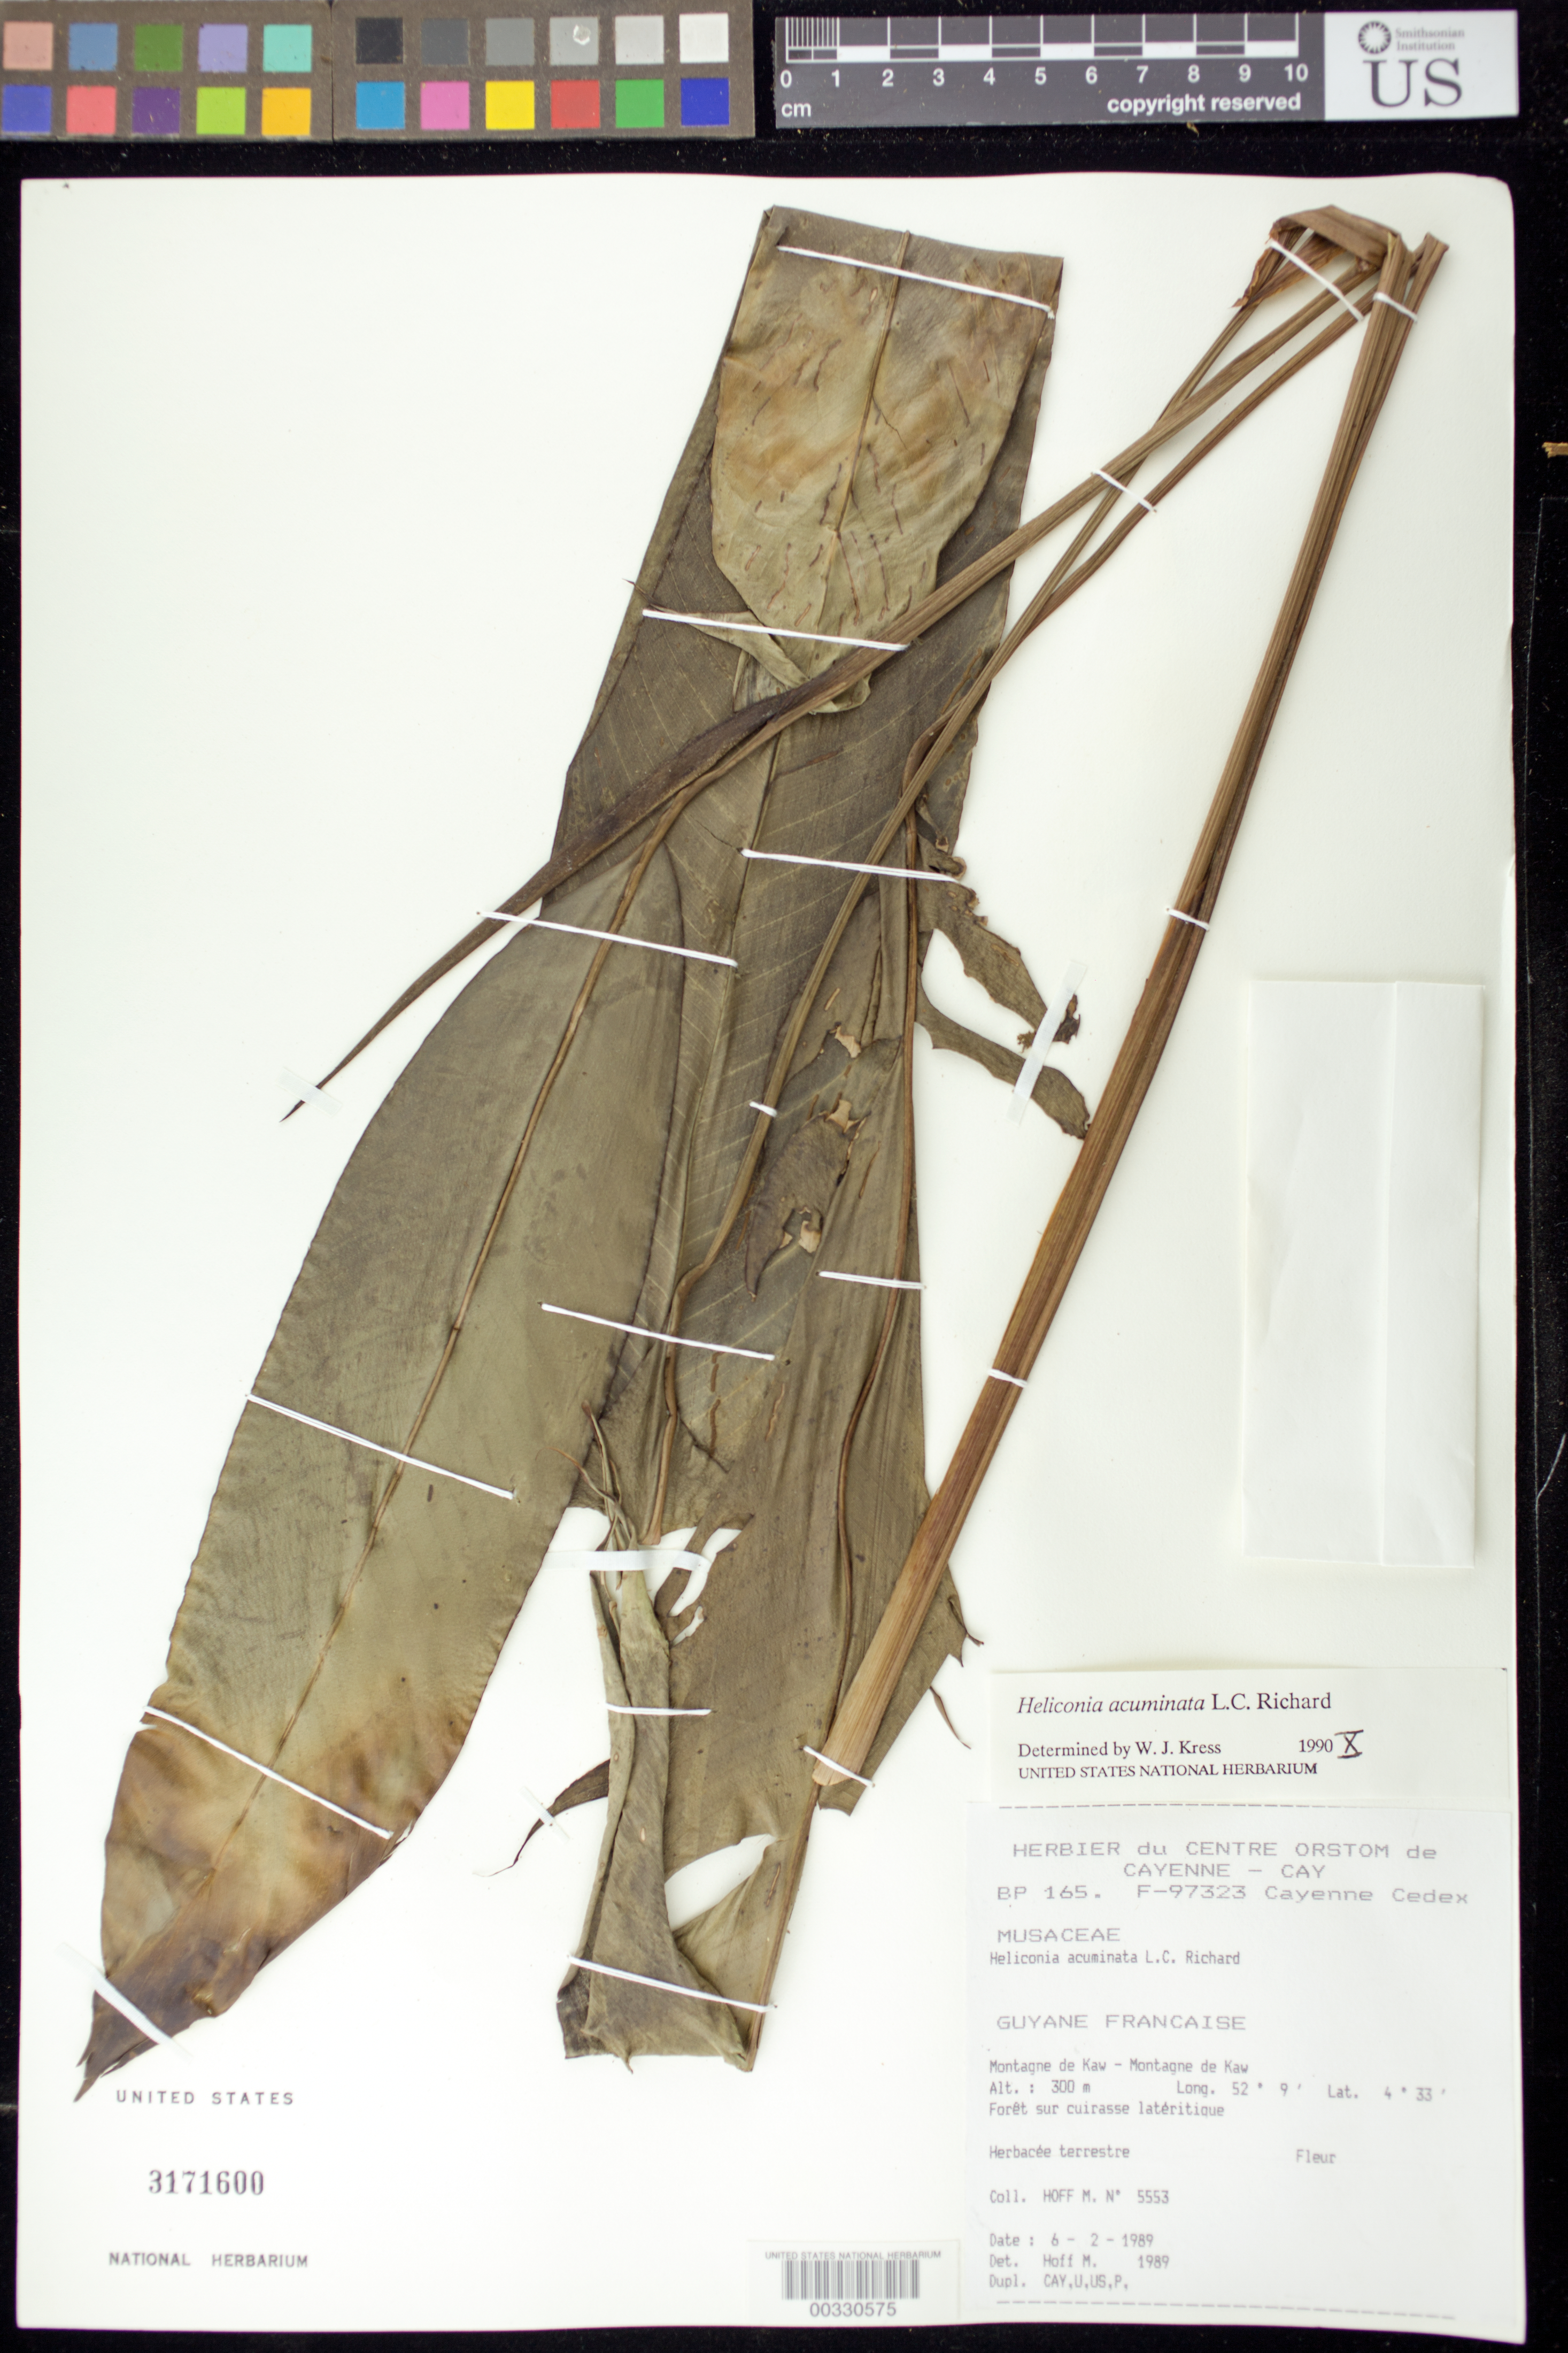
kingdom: Plantae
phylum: Tracheophyta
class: Liliopsida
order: Zingiberales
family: Heliconiaceae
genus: Heliconia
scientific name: Heliconia acuminata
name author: A. Rich.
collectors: M. Hoff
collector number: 5553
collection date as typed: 06 Feb 1989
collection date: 1989-02-06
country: French Guiana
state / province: Cayenne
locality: Montagne de kaw - montagne de kaw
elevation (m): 300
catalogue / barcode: US 3171600